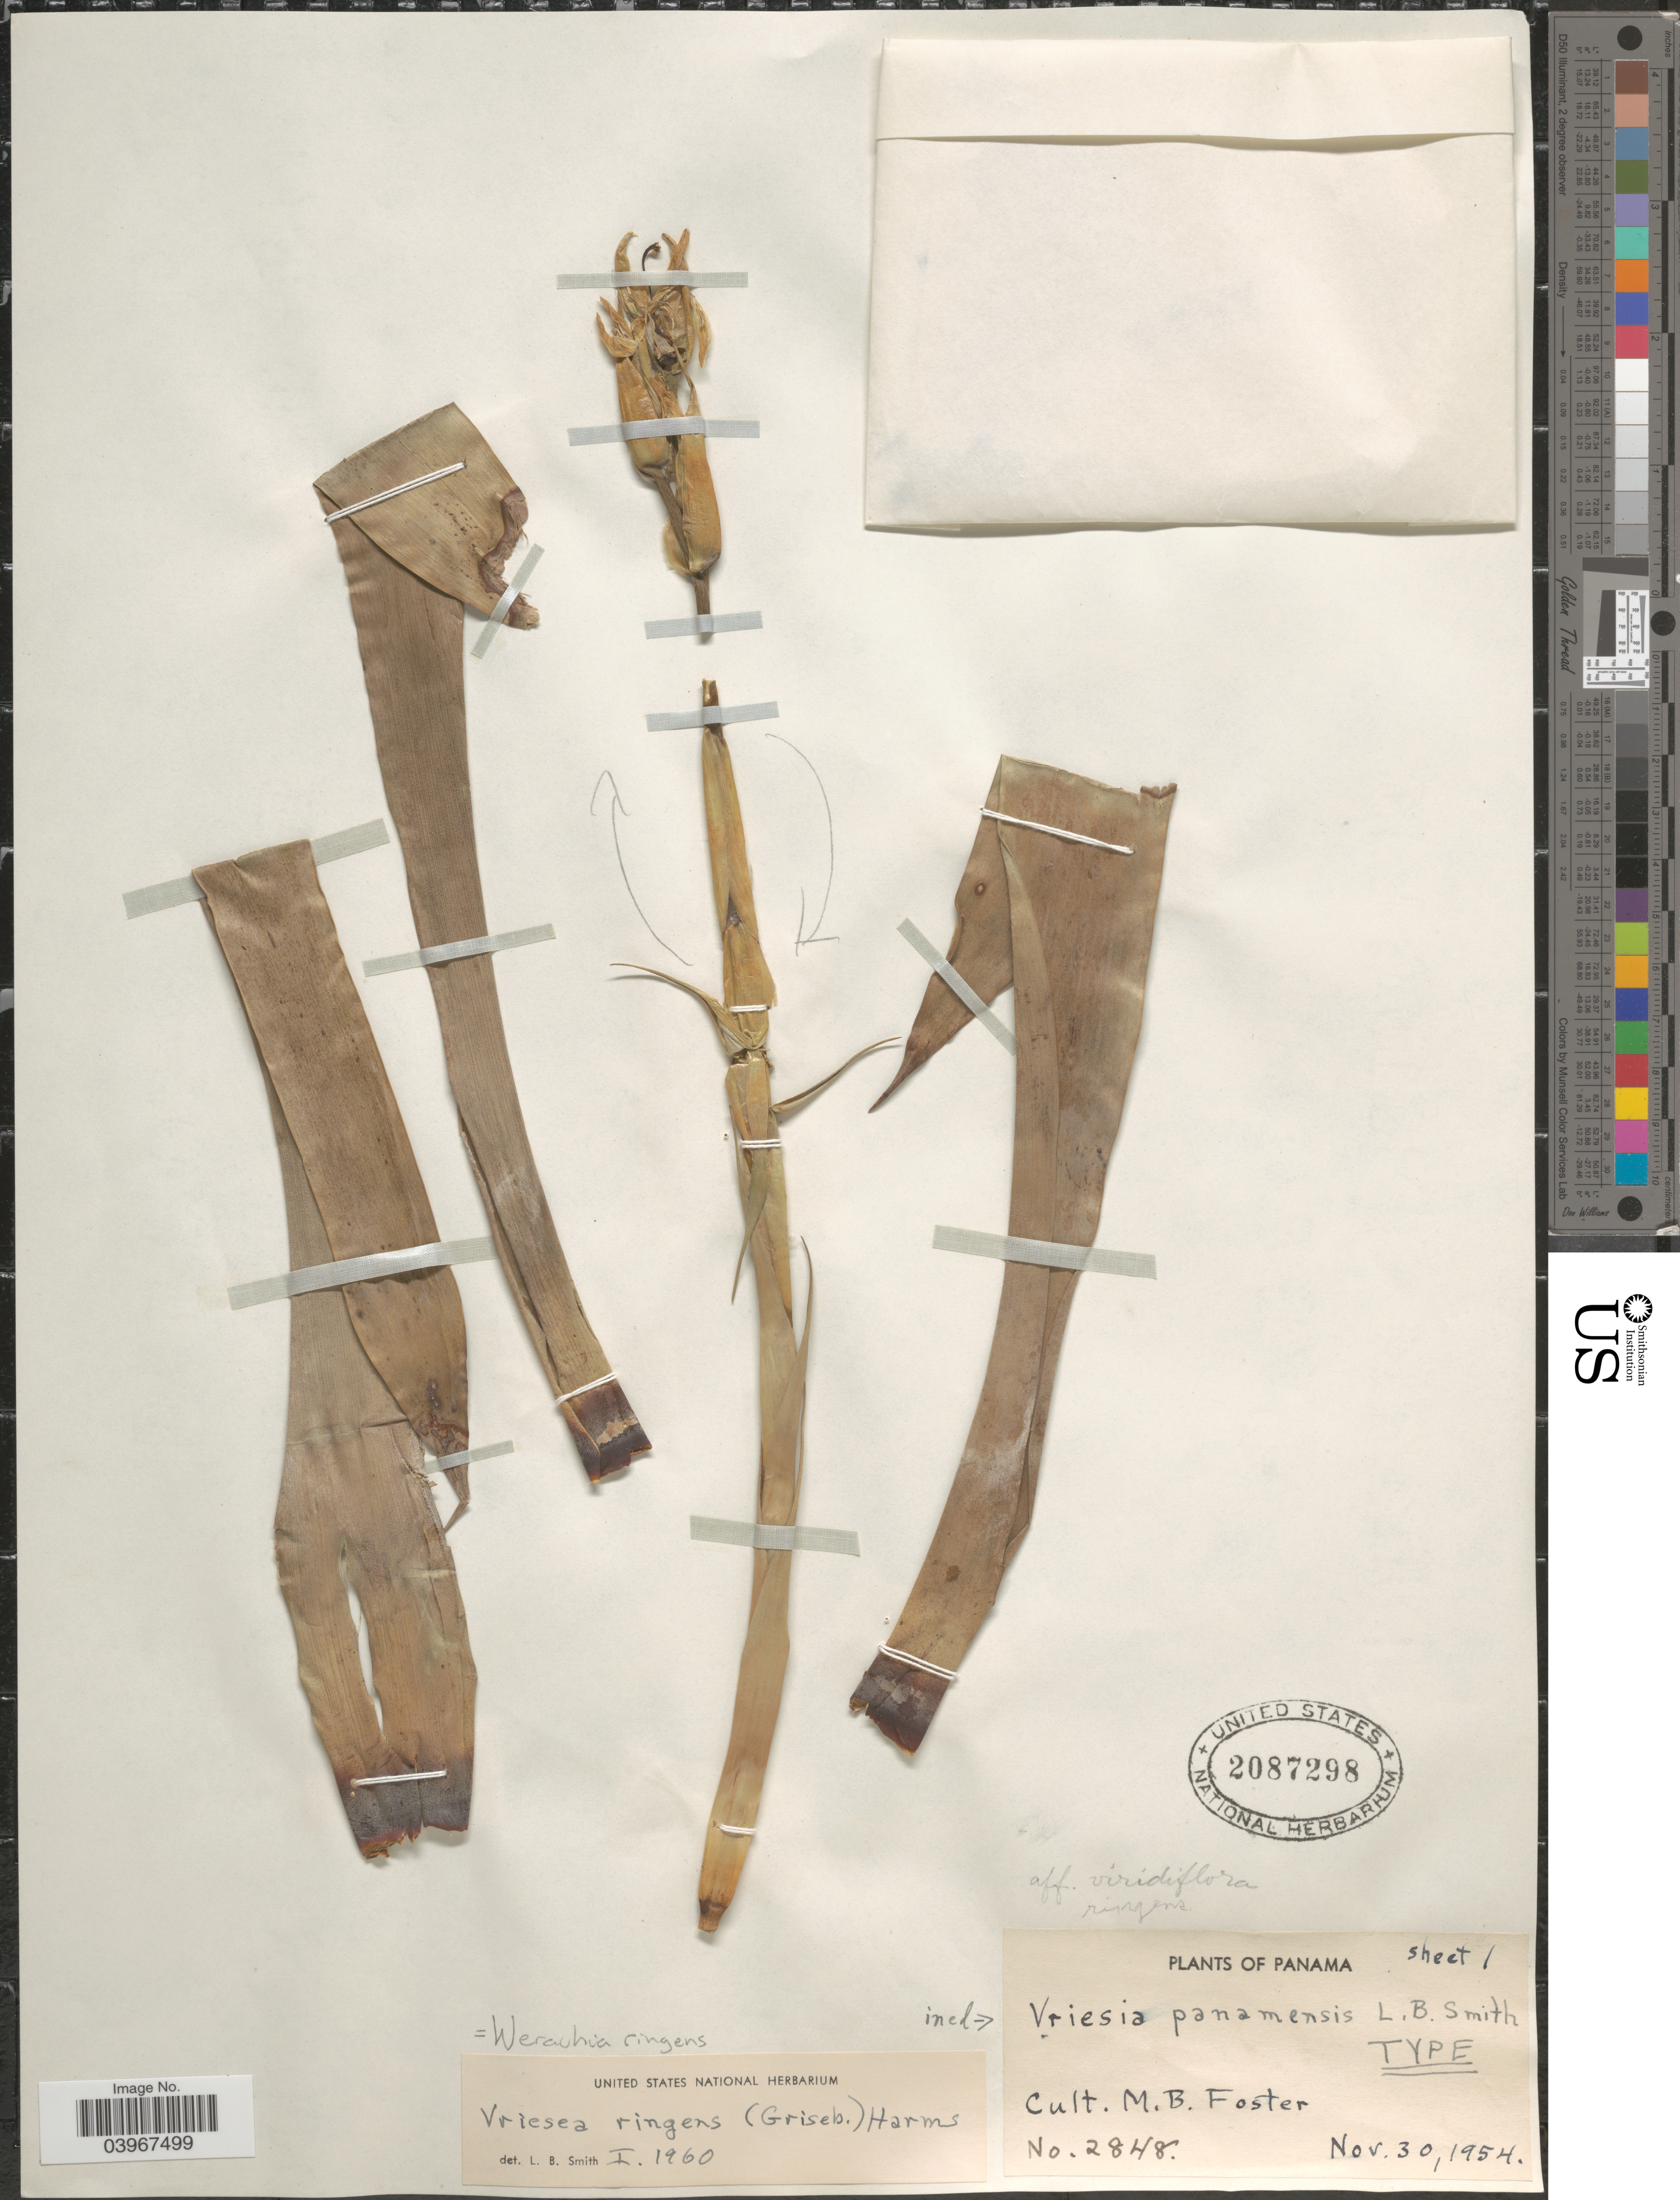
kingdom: Plantae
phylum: Tracheophyta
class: Liliopsida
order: Poales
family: Bromeliaceae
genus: Werauhia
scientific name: Werauhia ringens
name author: (Griseb.) J.R. Grant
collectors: M. B. Foster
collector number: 2848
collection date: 1954-11-30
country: Panama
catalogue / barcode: US 2087298